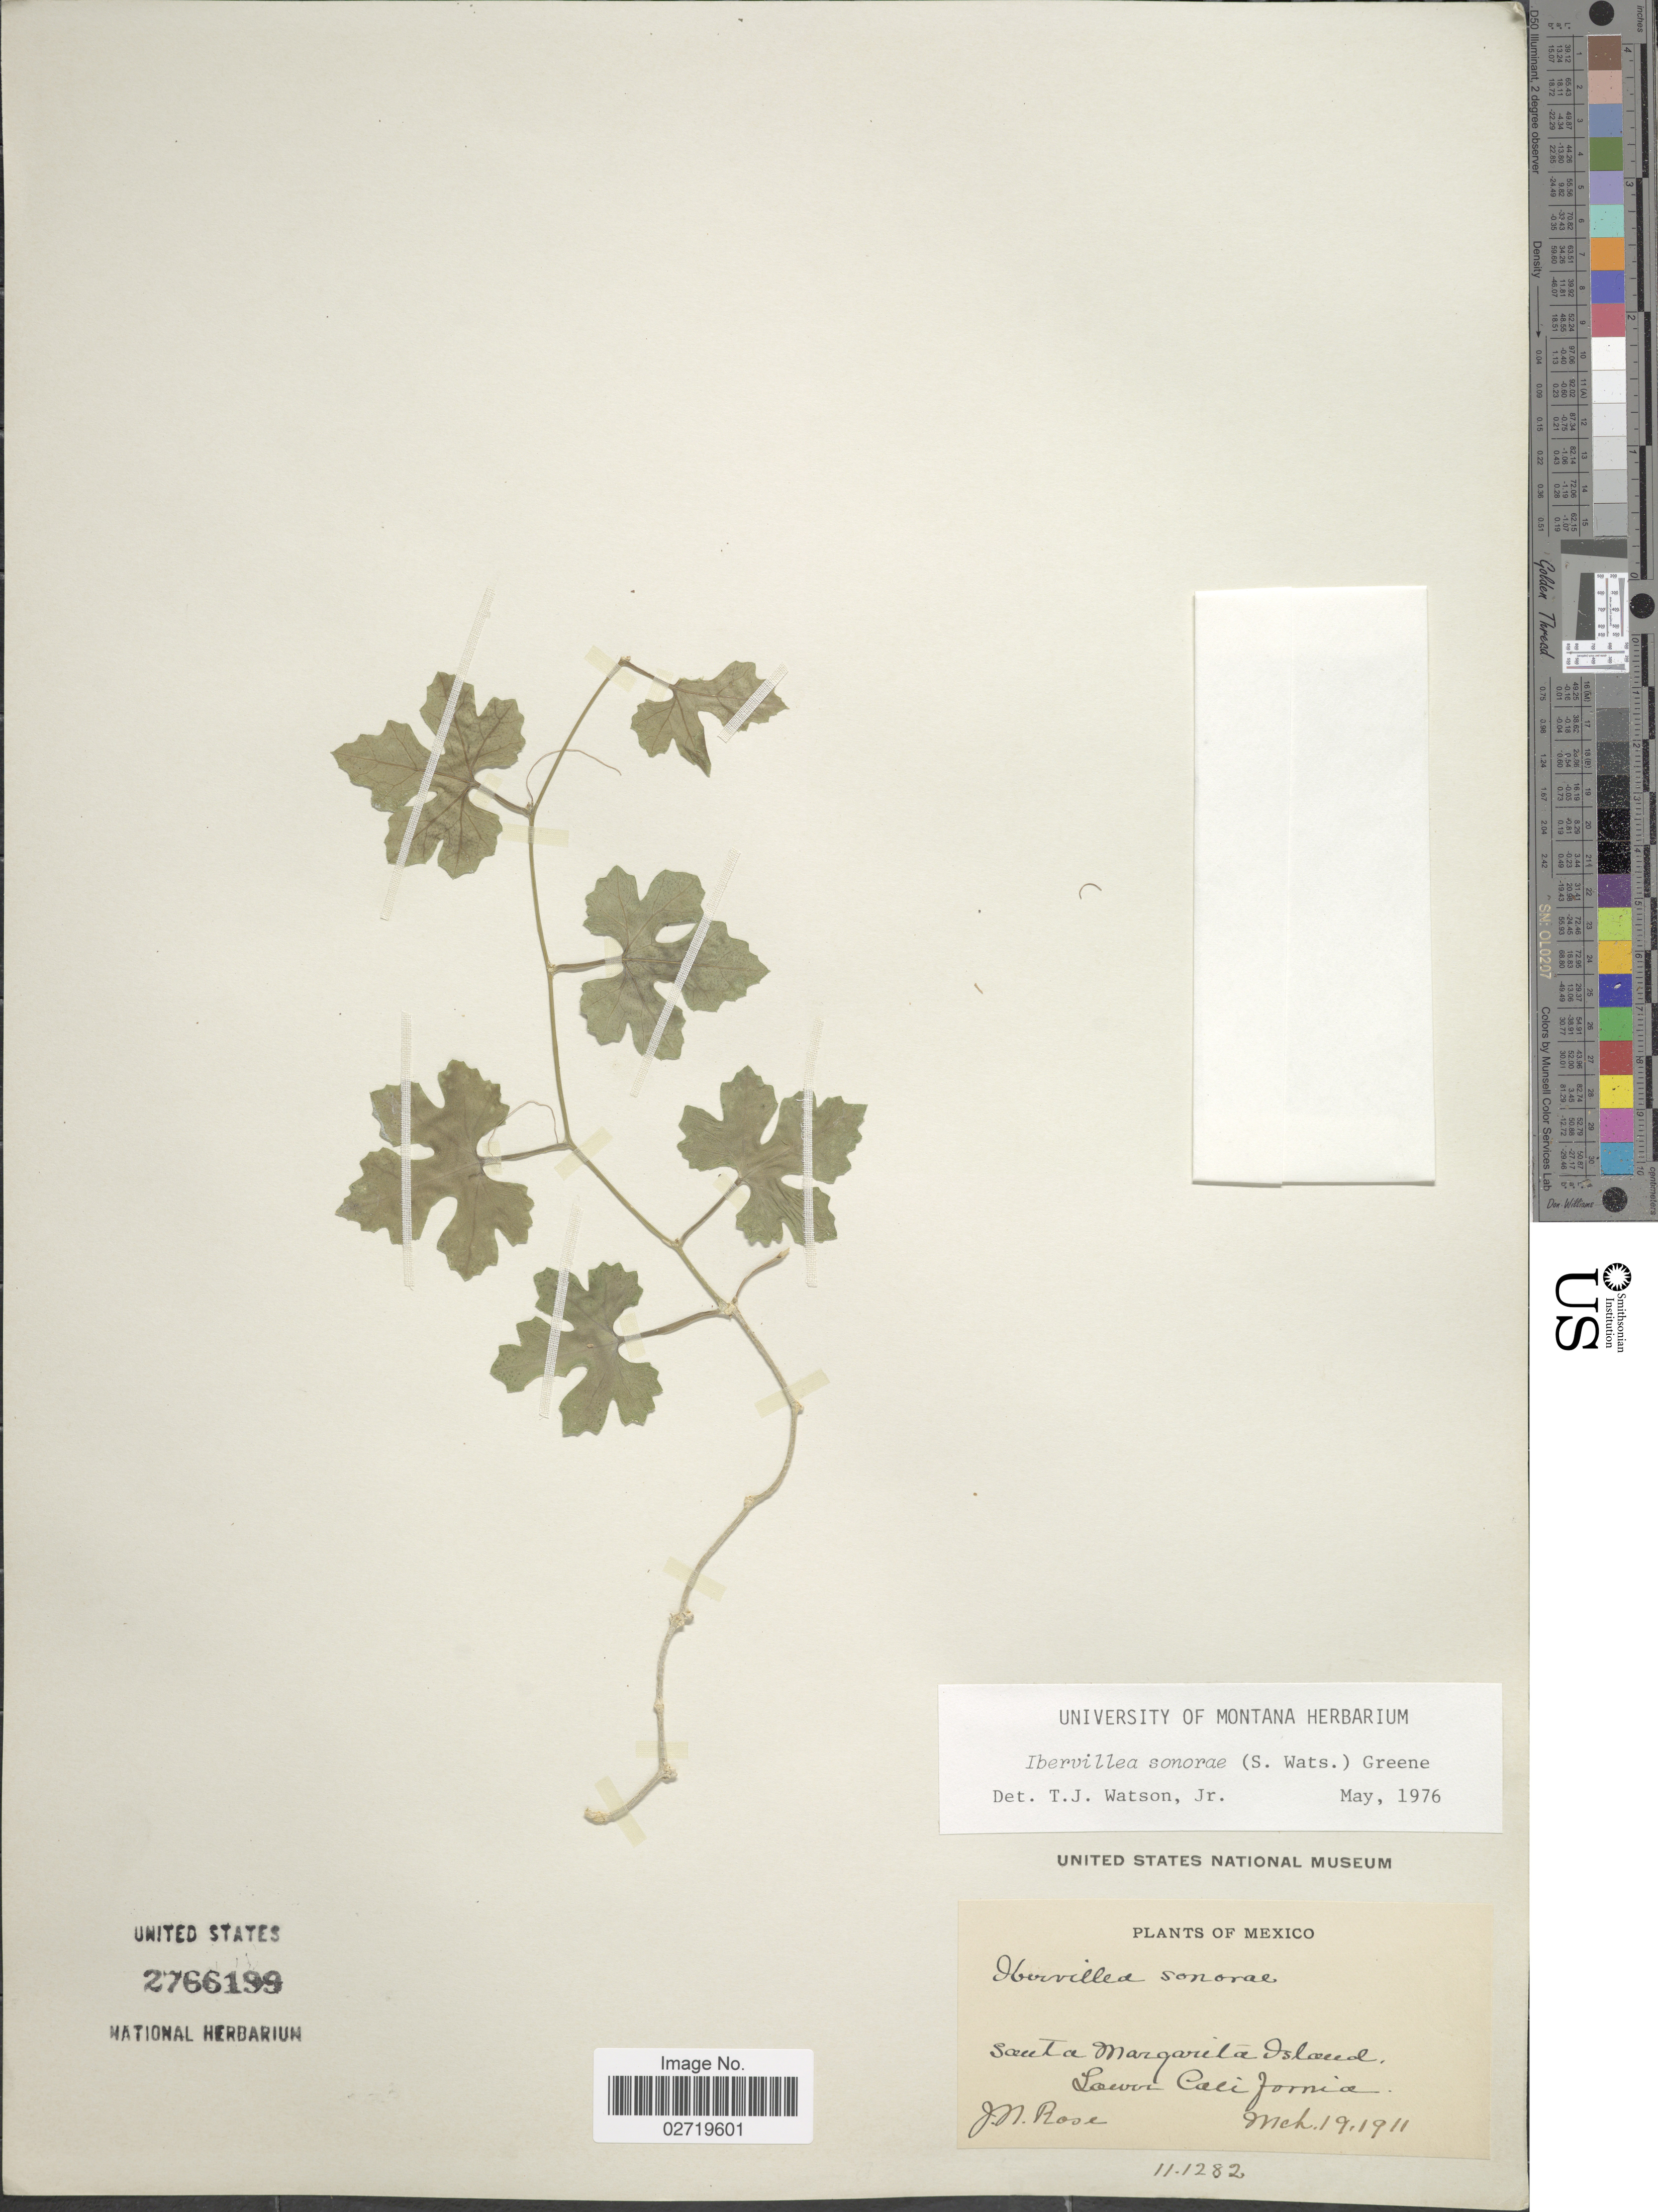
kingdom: Plantae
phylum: Tracheophyta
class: Magnoliopsida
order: Cucurbitales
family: Cucurbitaceae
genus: Ibervillea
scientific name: Ibervillea sonorae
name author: (S. Watson) Greene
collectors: J. N. Rose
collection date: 1911-03-19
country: Mexico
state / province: Baja California Sur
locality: Santa Margarita Island, Lower California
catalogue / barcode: US 2766199